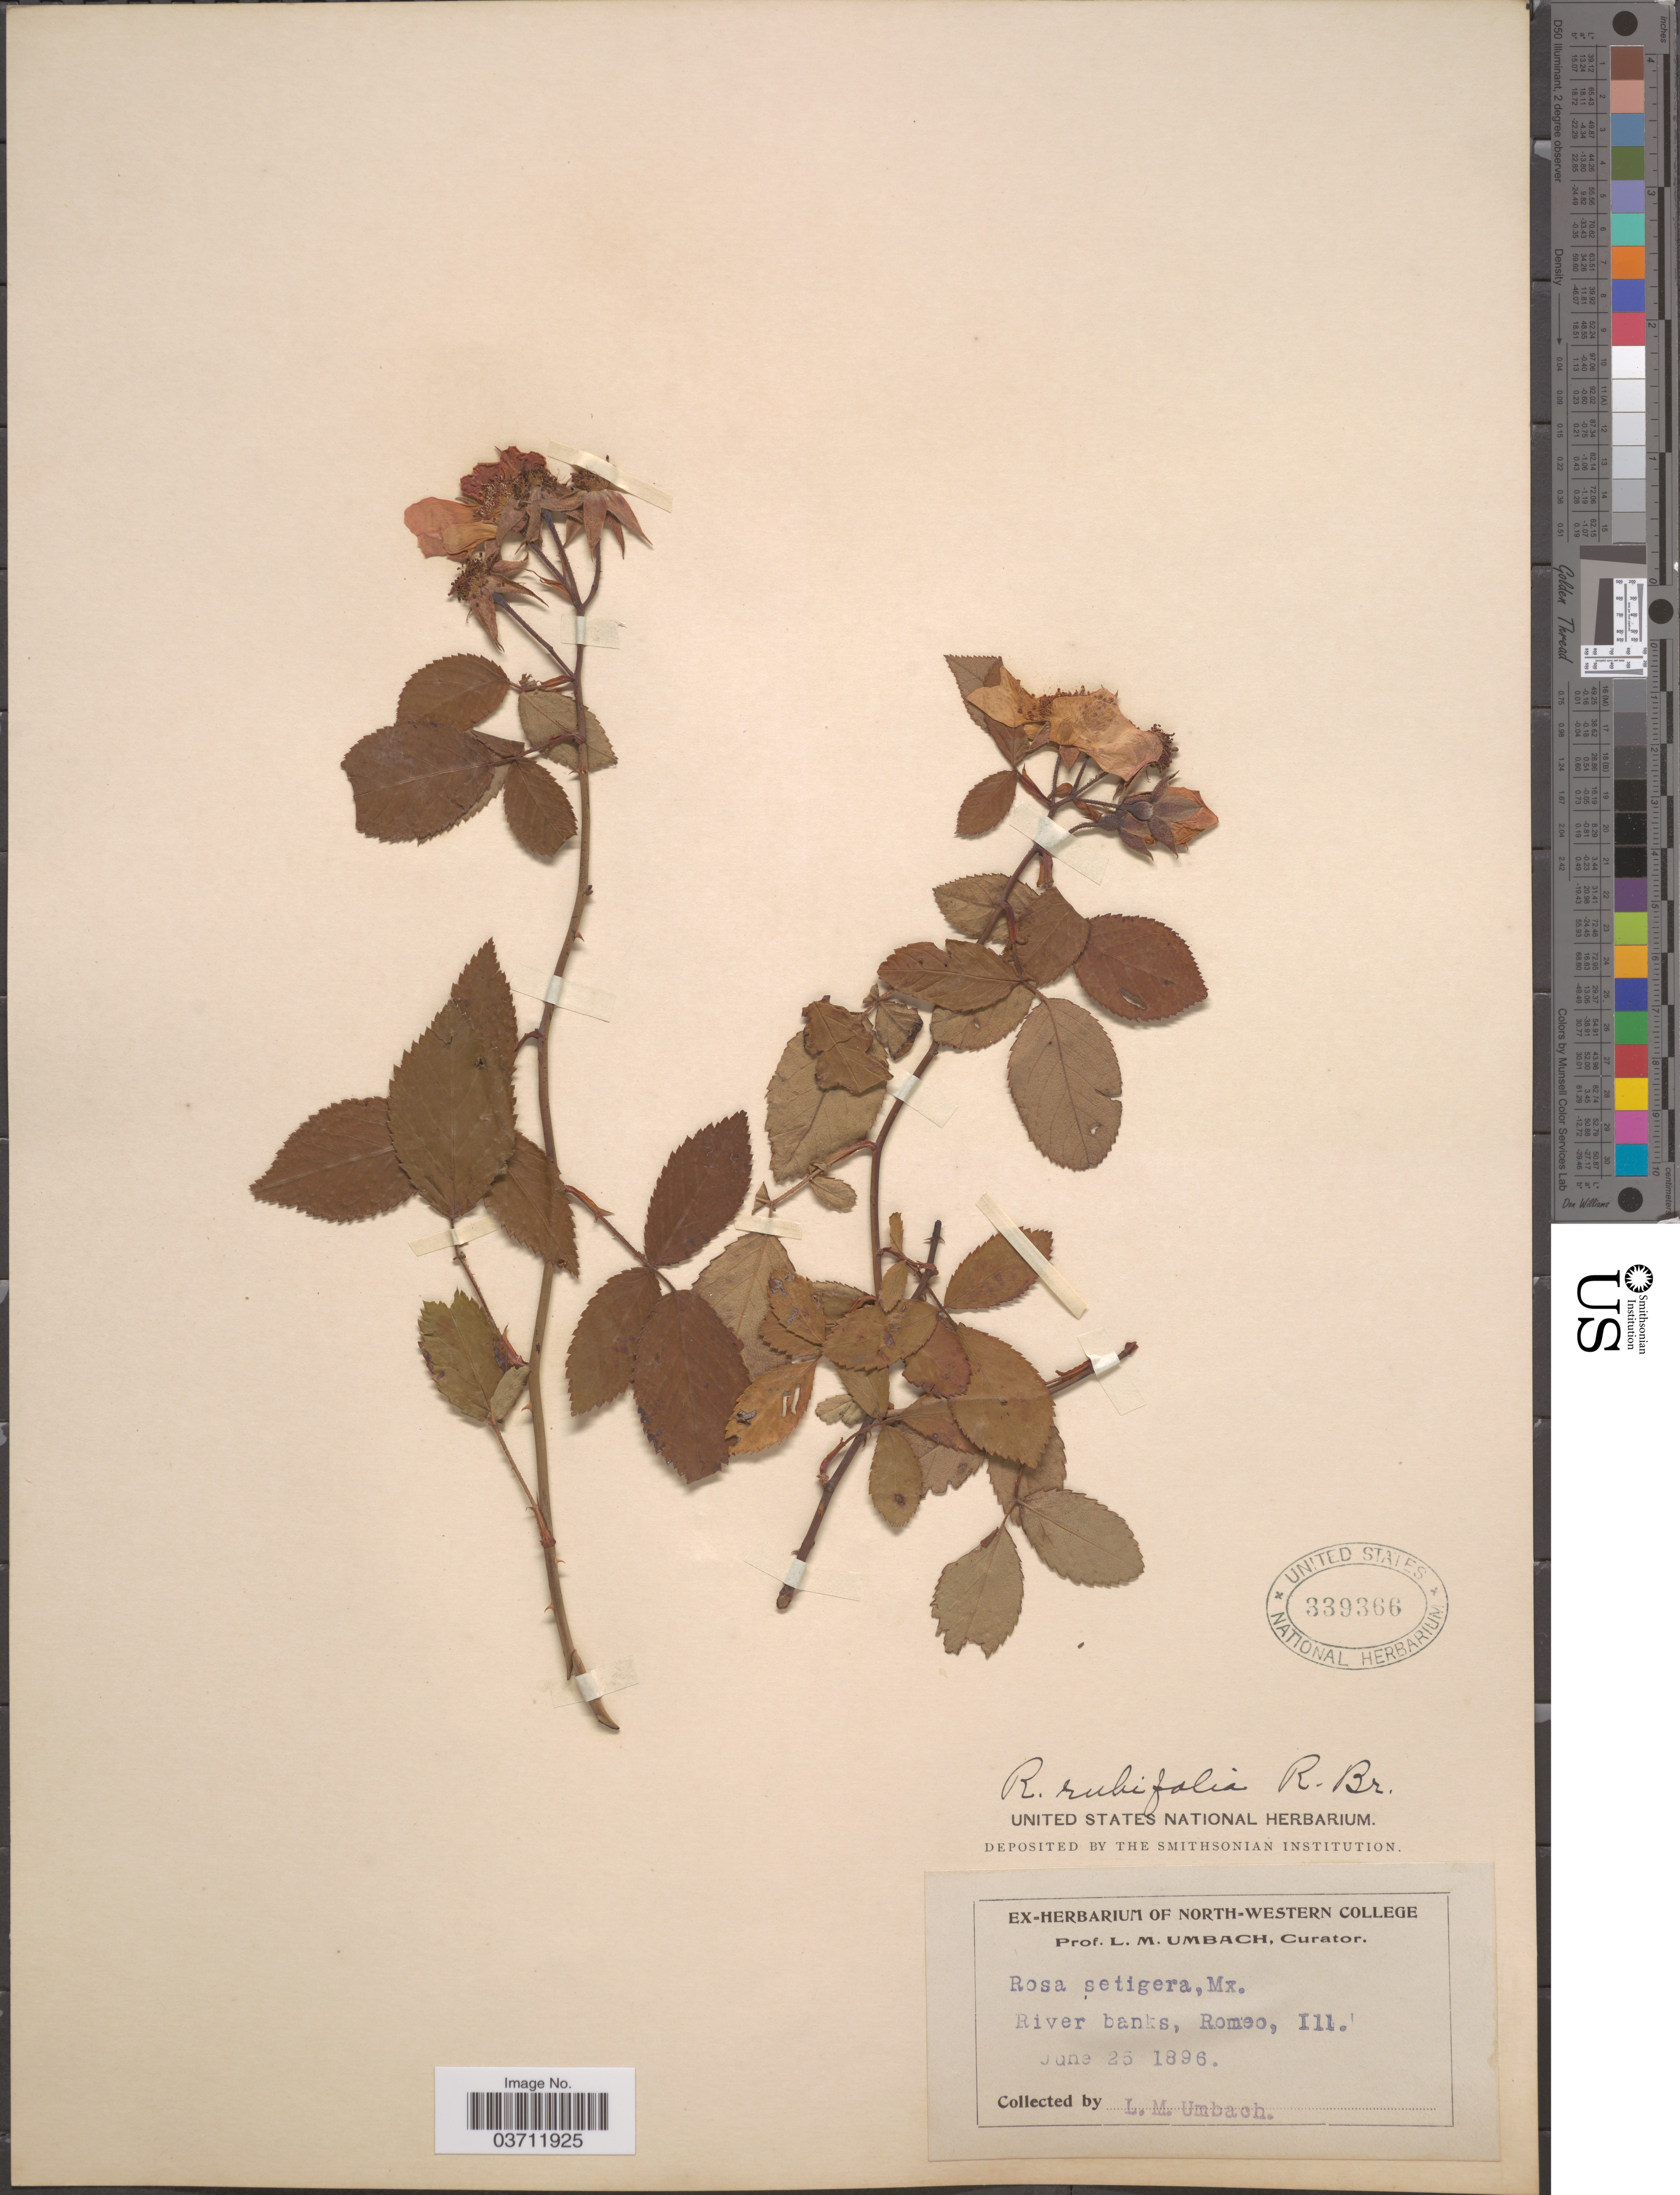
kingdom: Plantae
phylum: Tracheophyta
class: Magnoliopsida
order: Rosales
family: Rosaceae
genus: Rosa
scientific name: Rosa rubifolia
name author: R. Br.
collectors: L. M. Umbach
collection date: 1896-06-25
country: United States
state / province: Illinois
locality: River banks, Romeo.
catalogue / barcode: US 339366